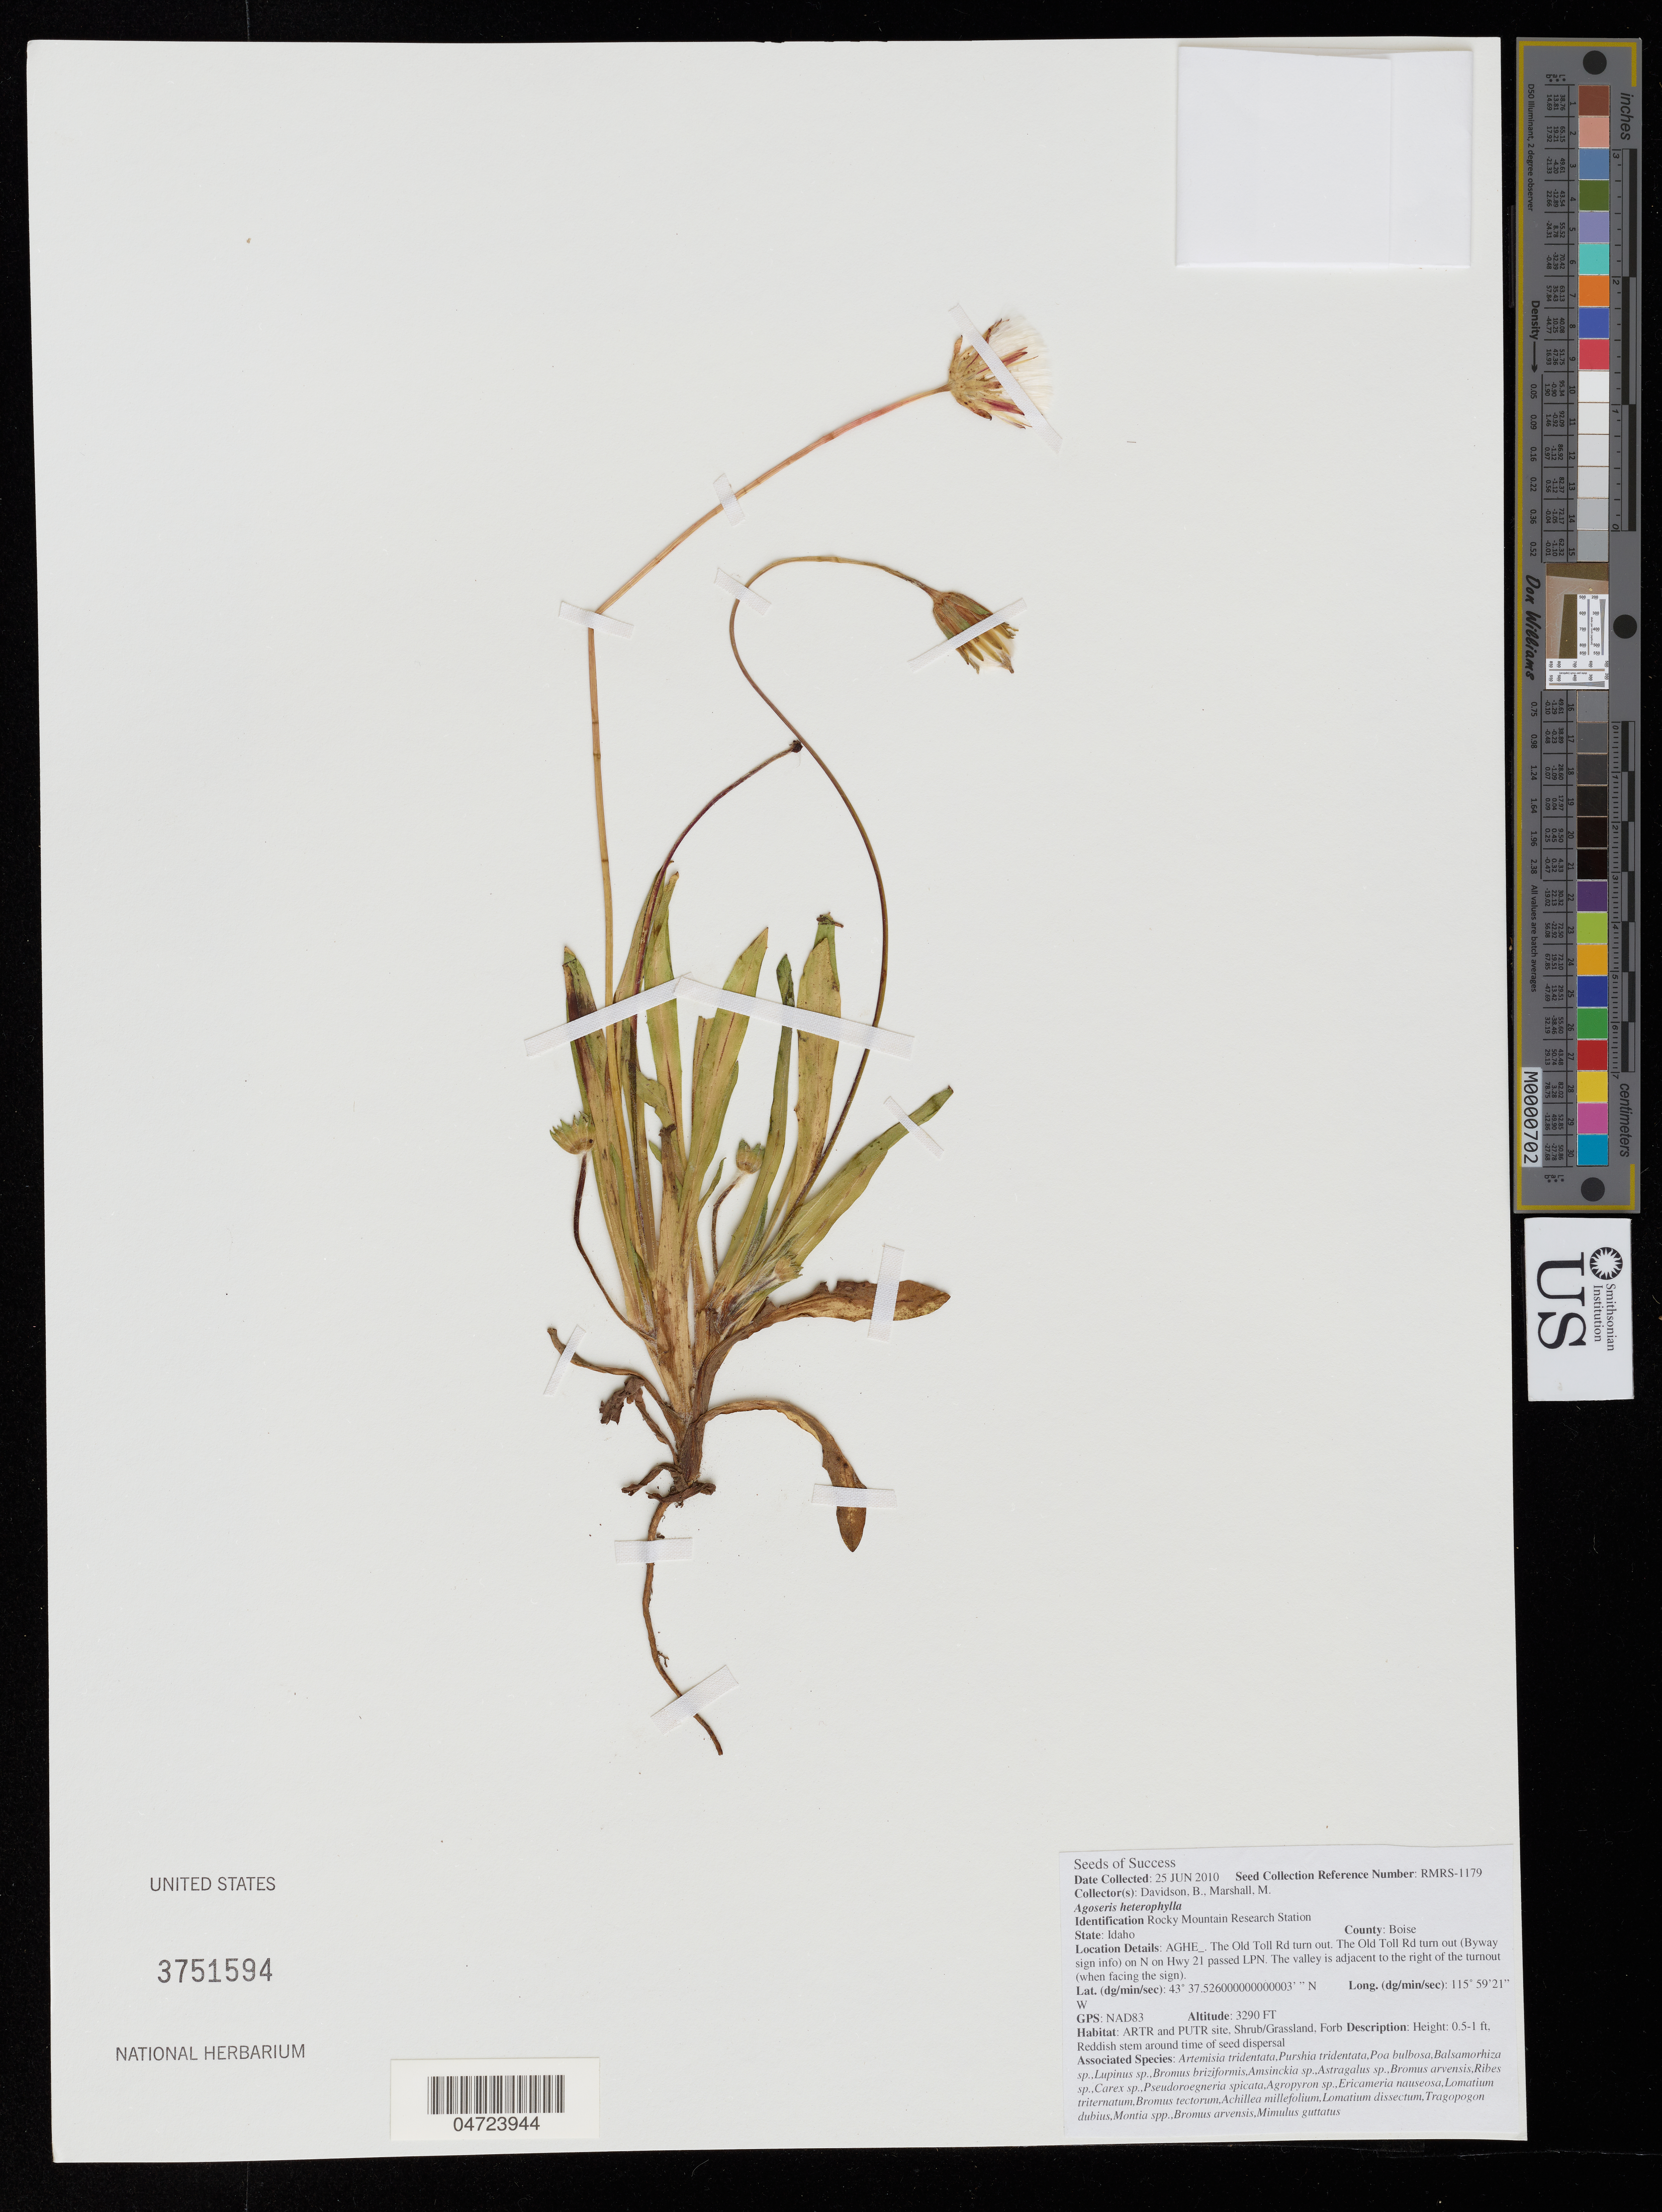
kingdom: Plantae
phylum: Tracheophyta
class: Magnoliopsida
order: Asterales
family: Asteraceae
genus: Agoseris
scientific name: Agoseris heterophylla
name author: (Nutt.) Greene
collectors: B. Davidson & M. Marshall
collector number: RMRS-1179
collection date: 2010-06-25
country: United States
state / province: Idaho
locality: County: Boise. AGHE_. The Old Toll Rd turn out. The Old Toll Rd turn out (Byway sign info) on N on Hwy 21 passed LPN. The valley is adjacent to the right of the turnout (when facing the sign).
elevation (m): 1003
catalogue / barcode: US 3751594